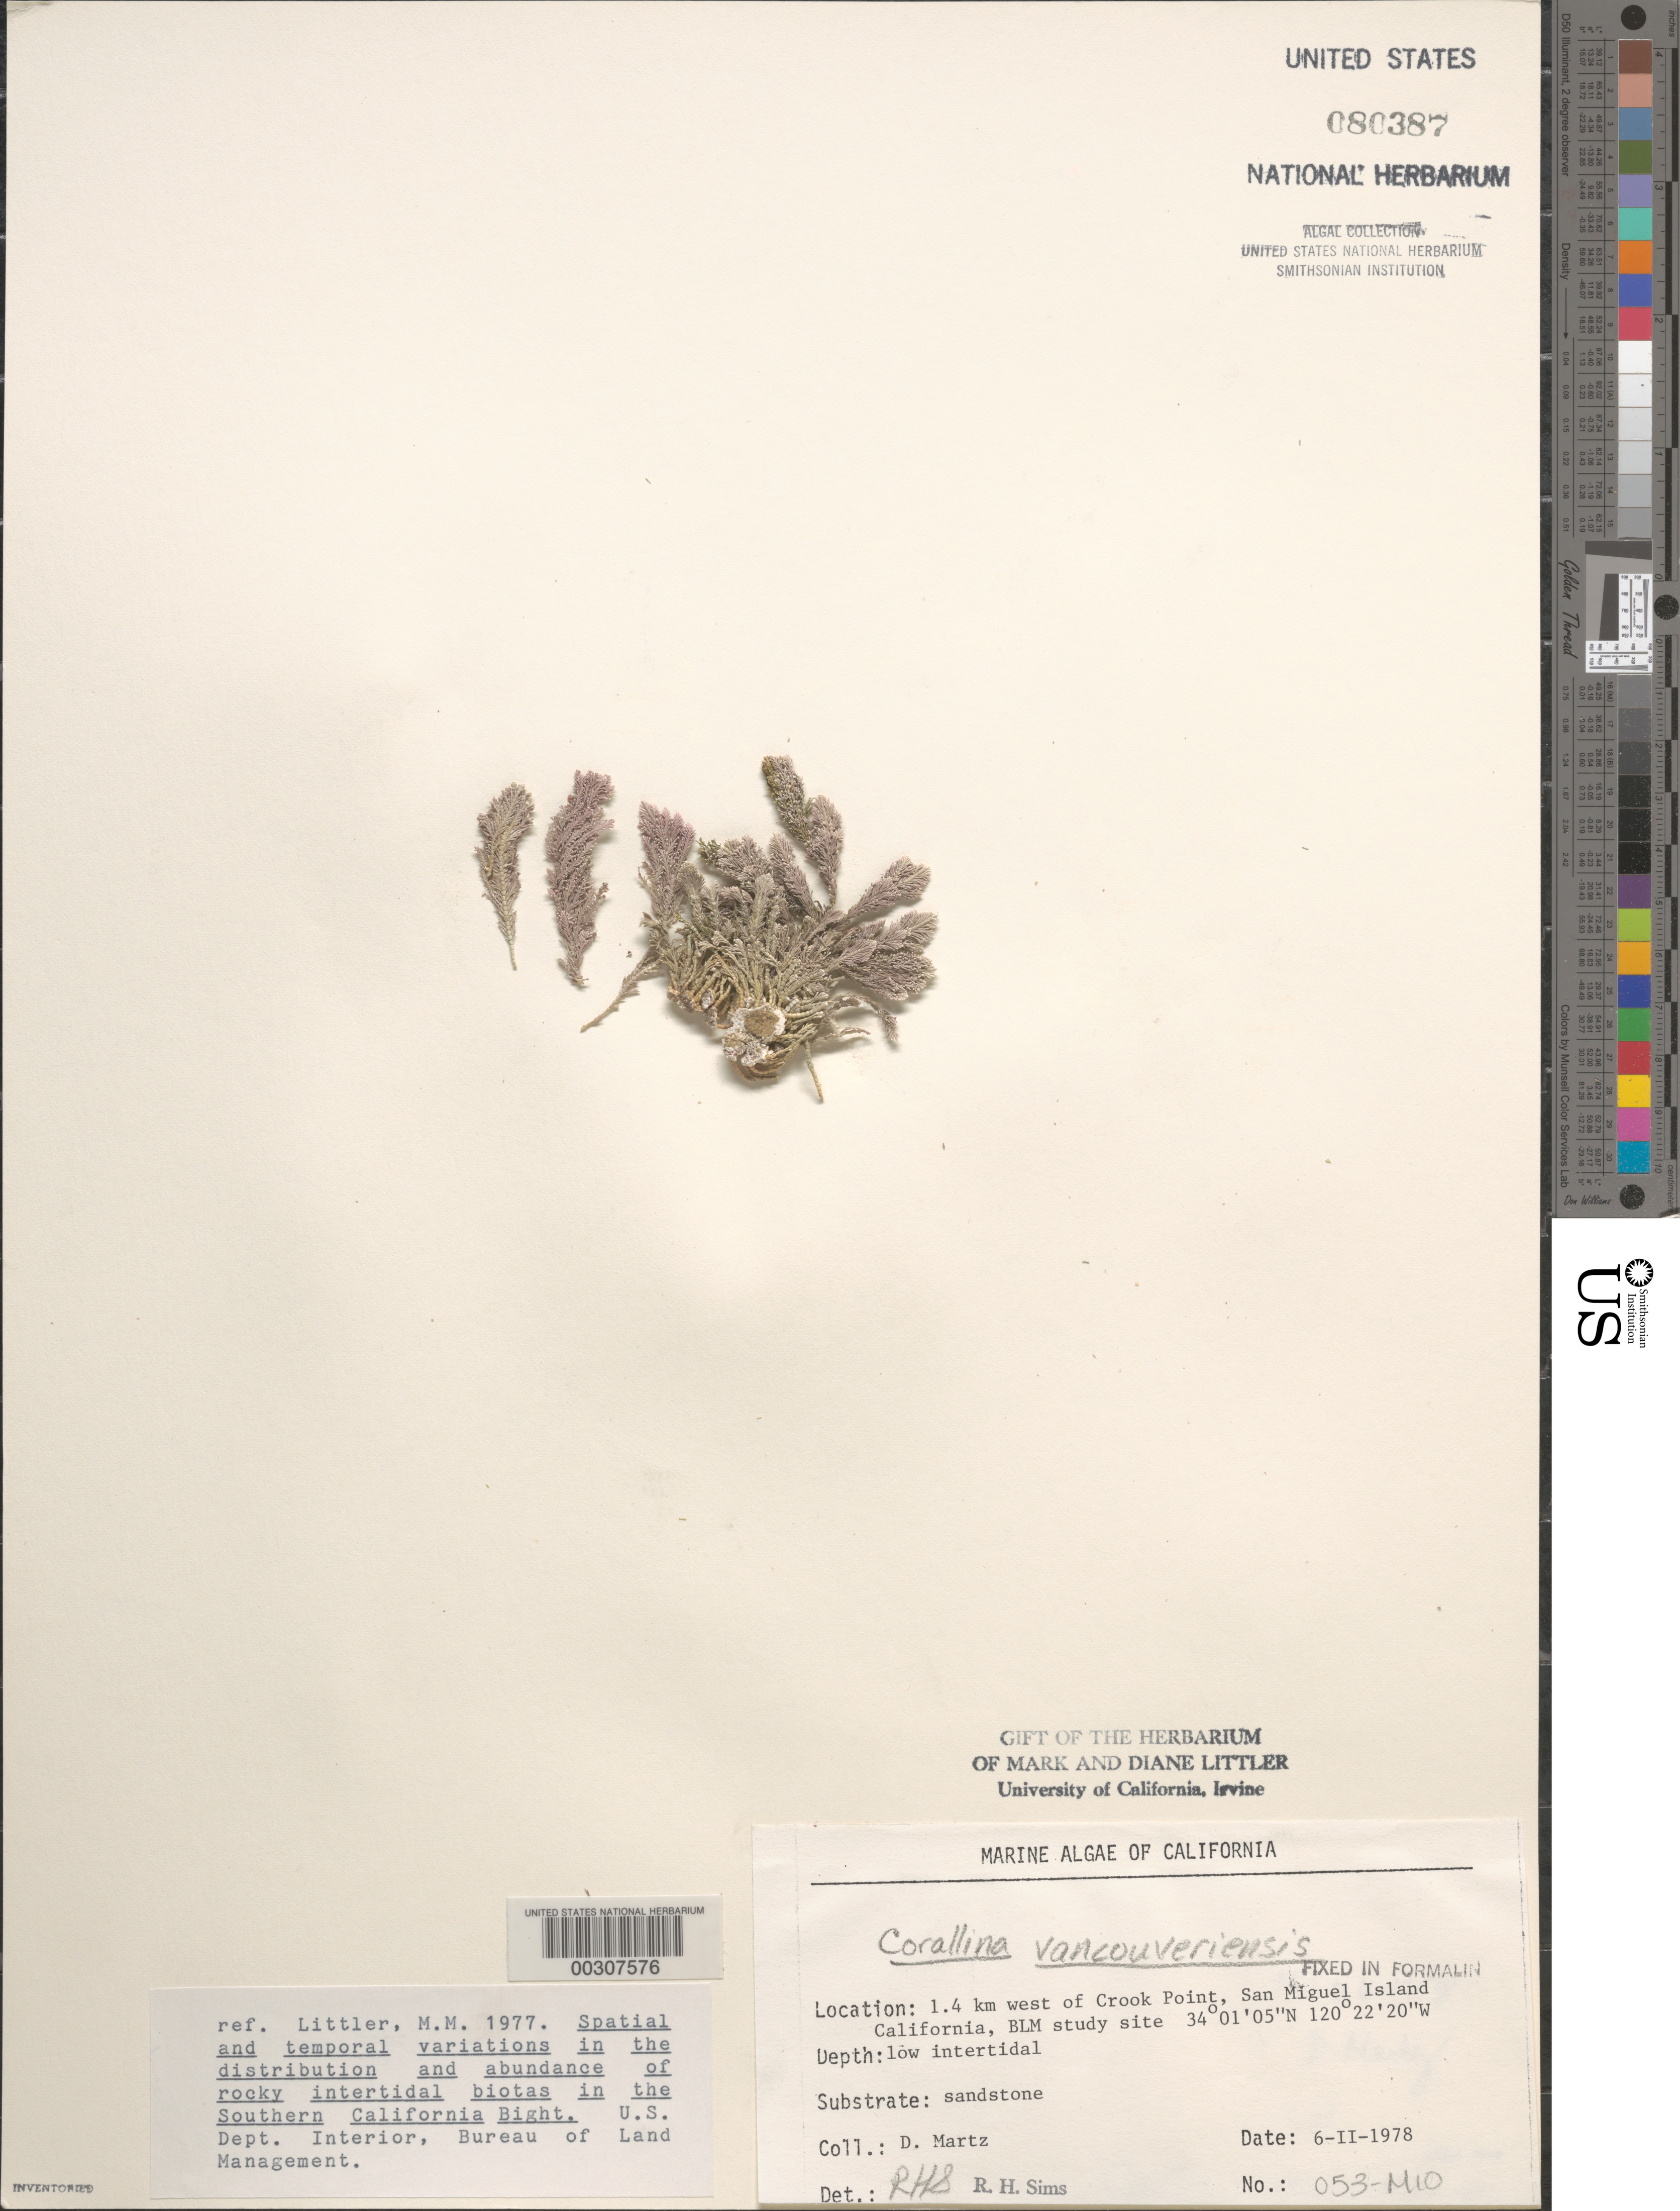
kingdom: Plantae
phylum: Rhodophyta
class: Florideophyceae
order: Corallinales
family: Corallinaceae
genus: Corallina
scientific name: Corallina vancouveriensis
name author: Yendo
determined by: Sims, Robert H.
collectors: D. Martz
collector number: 053-mio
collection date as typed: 06 Feb 1978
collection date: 1978-02-06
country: United States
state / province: California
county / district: Santa Barbara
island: San Miguel Island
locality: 1.4 km north of Crook Point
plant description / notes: BLM-SOCALBIGHT Rocky Intertidal Survey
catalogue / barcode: US 80387